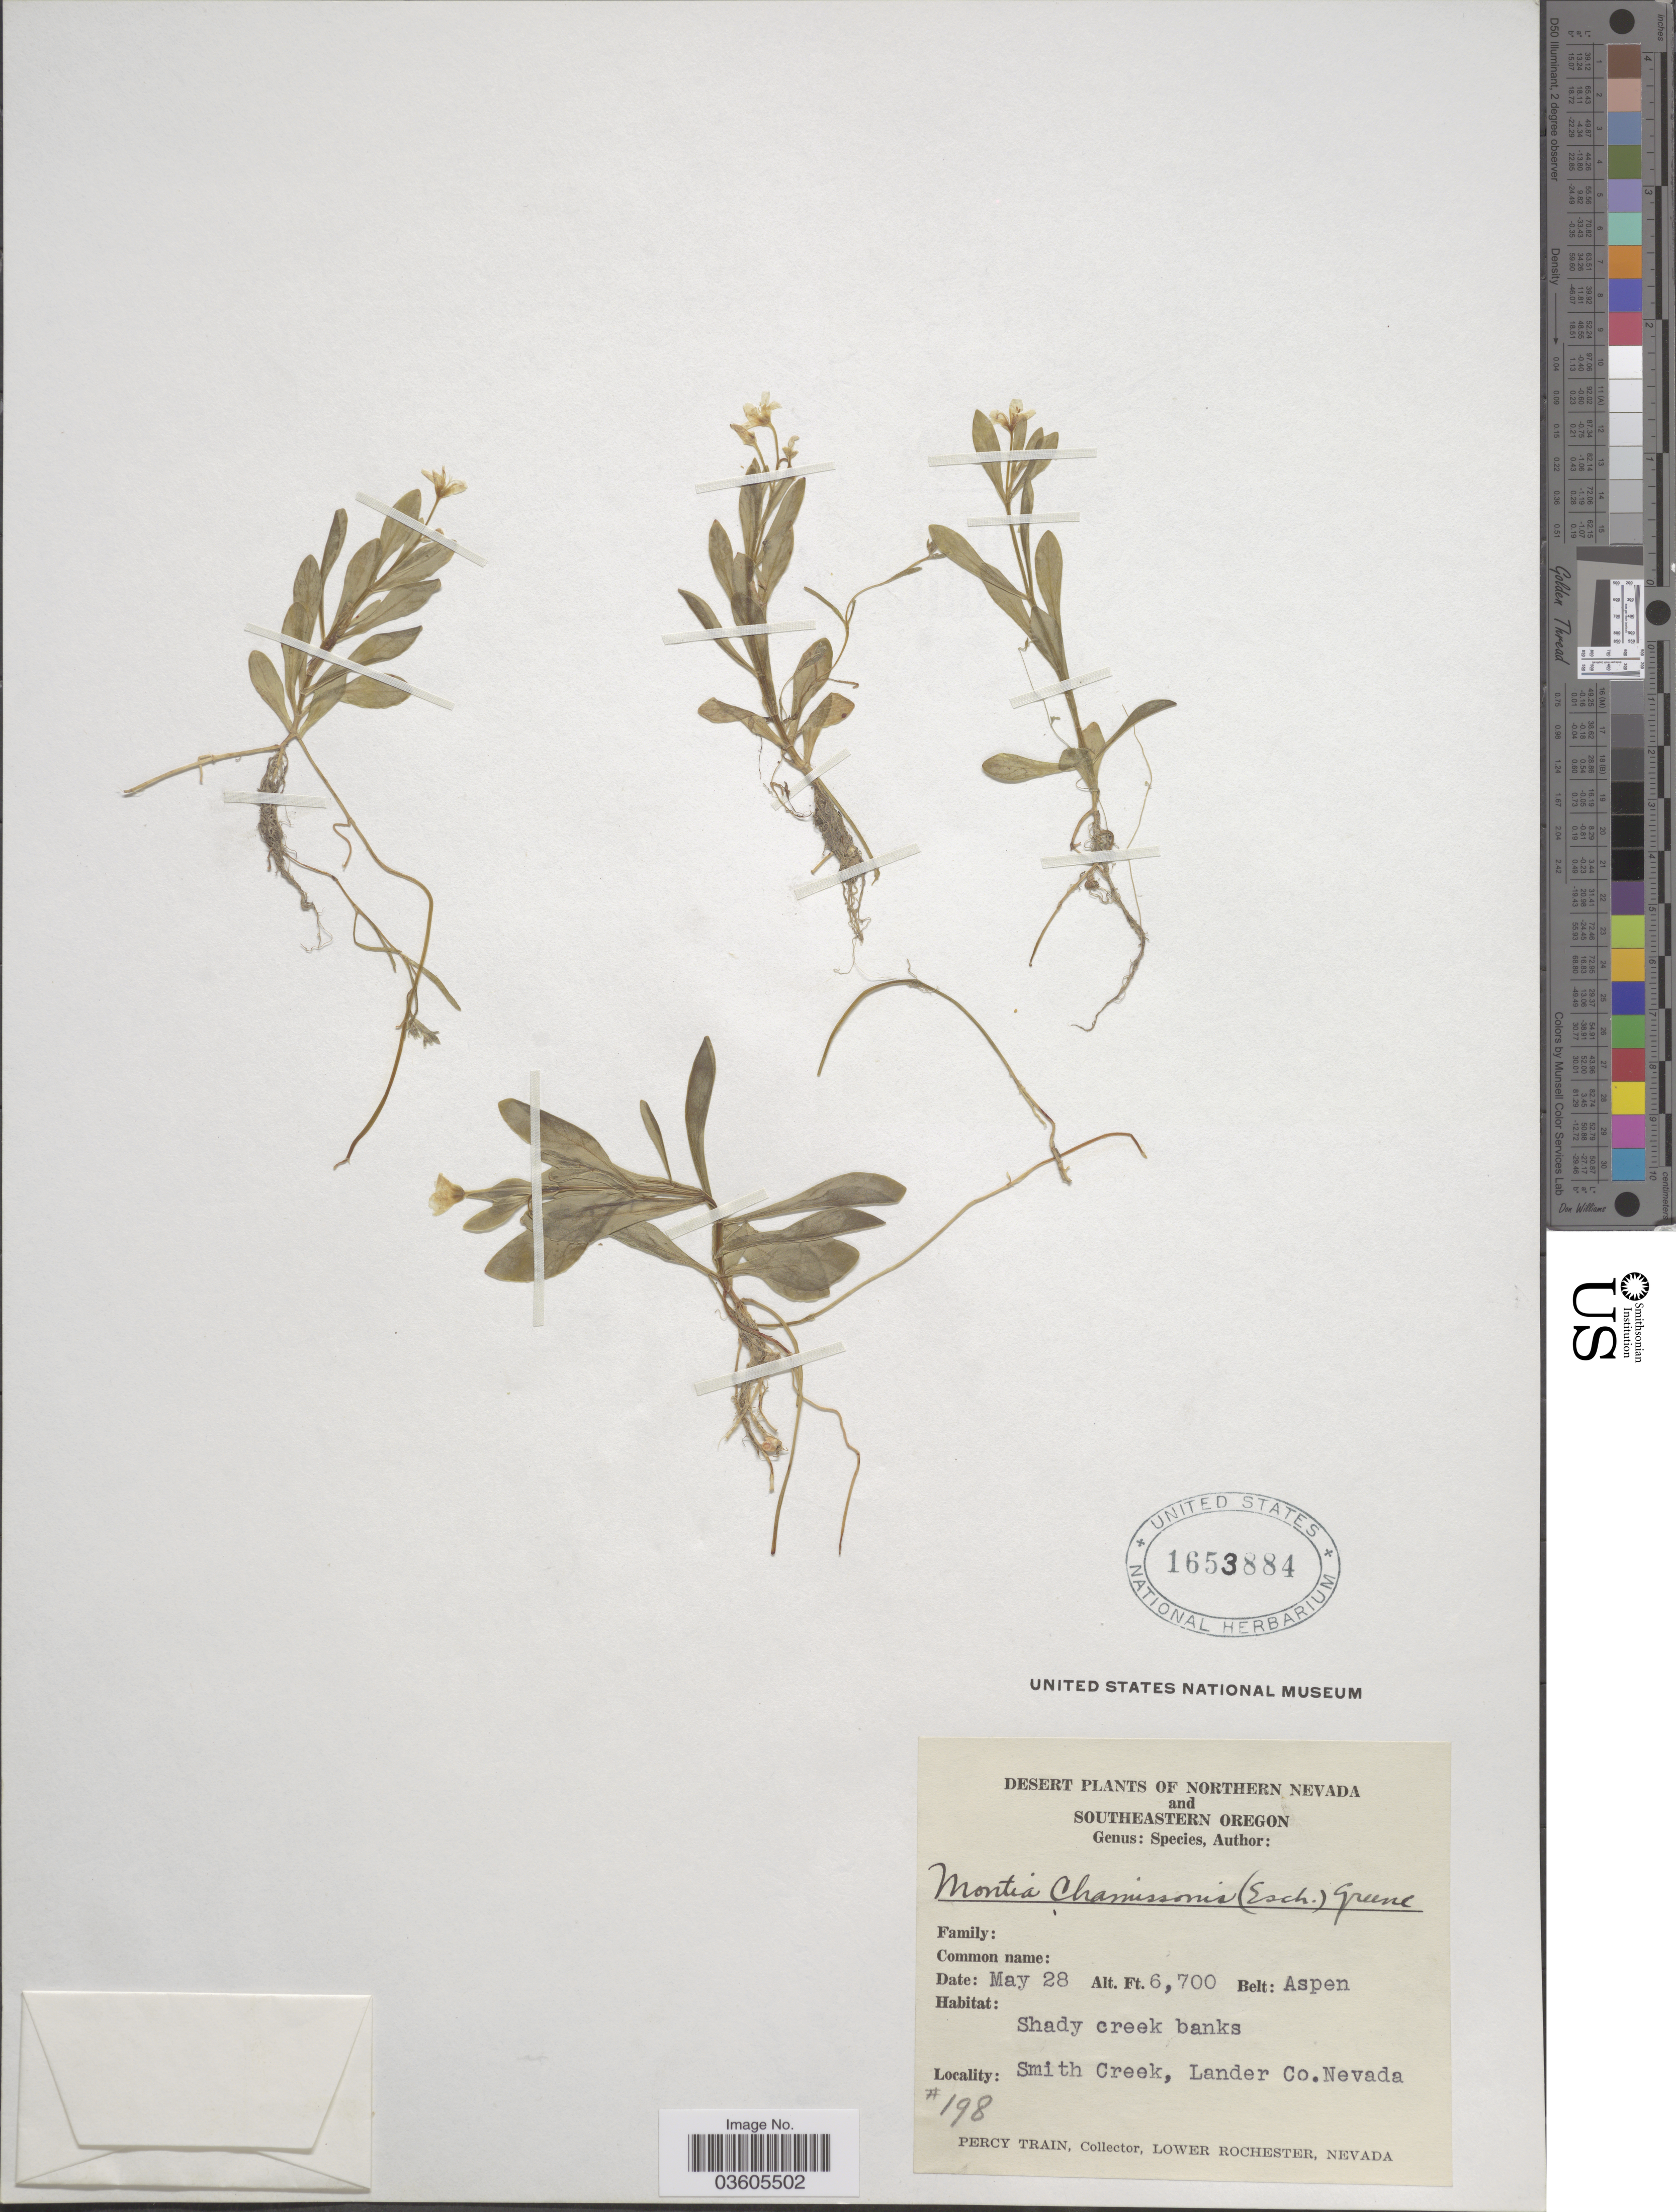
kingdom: Plantae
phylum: Tracheophyta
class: Magnoliopsida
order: Caryophyllales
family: Montiaceae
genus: Montia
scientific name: Montia chamissoi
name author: (Ledeb. ex Spreng.) Greene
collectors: P. Train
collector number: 198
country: United States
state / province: Nevada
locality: Desert. Northern Nevada. Smith Creek, Lander Co.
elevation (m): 2042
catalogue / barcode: US 1653884